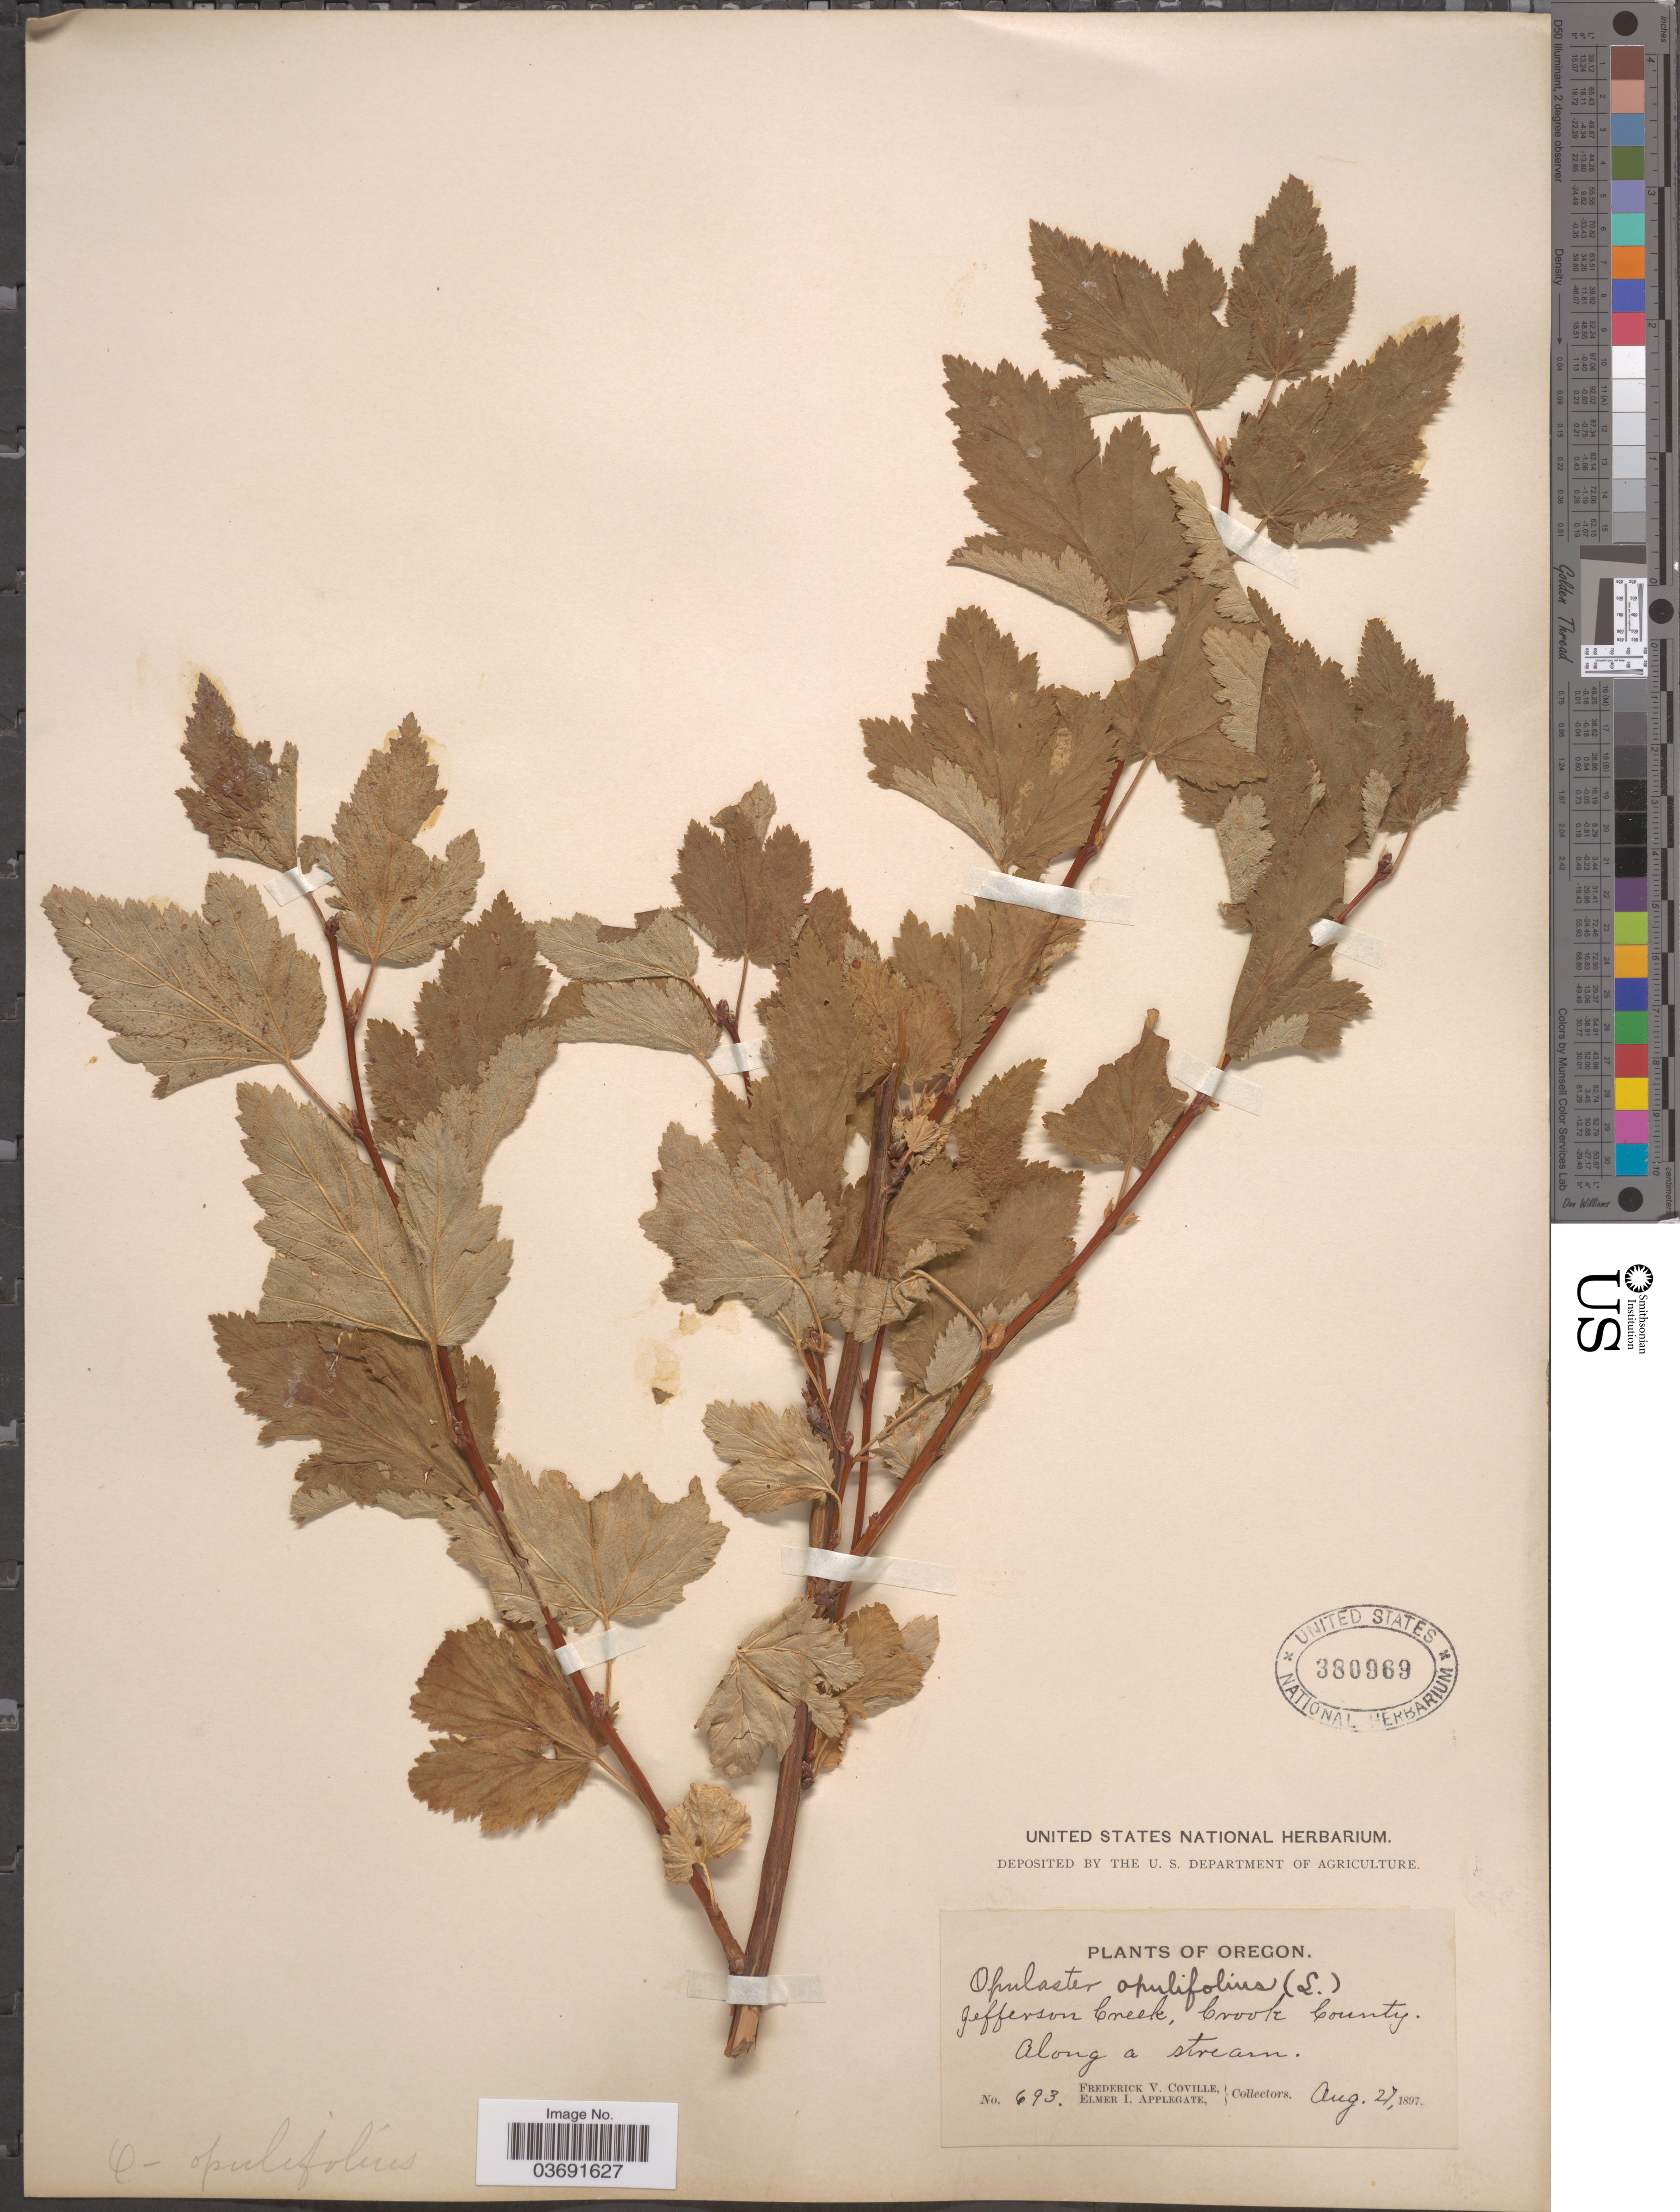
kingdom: Plantae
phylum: Tracheophyta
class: Magnoliopsida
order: Rosales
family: Rosaceae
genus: Physocarpus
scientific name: Physocarpus capitatus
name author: (Pursh) Kuntze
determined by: Strong, Mark T., (BOT), Smithsonian Institution - National Museum of Natural History (UNITED STATES)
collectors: F. V. Coville & E. I. Applegate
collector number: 693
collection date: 1897-08-27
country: United States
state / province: Oregon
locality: Jefferson Creek, Crook County.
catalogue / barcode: US 380969